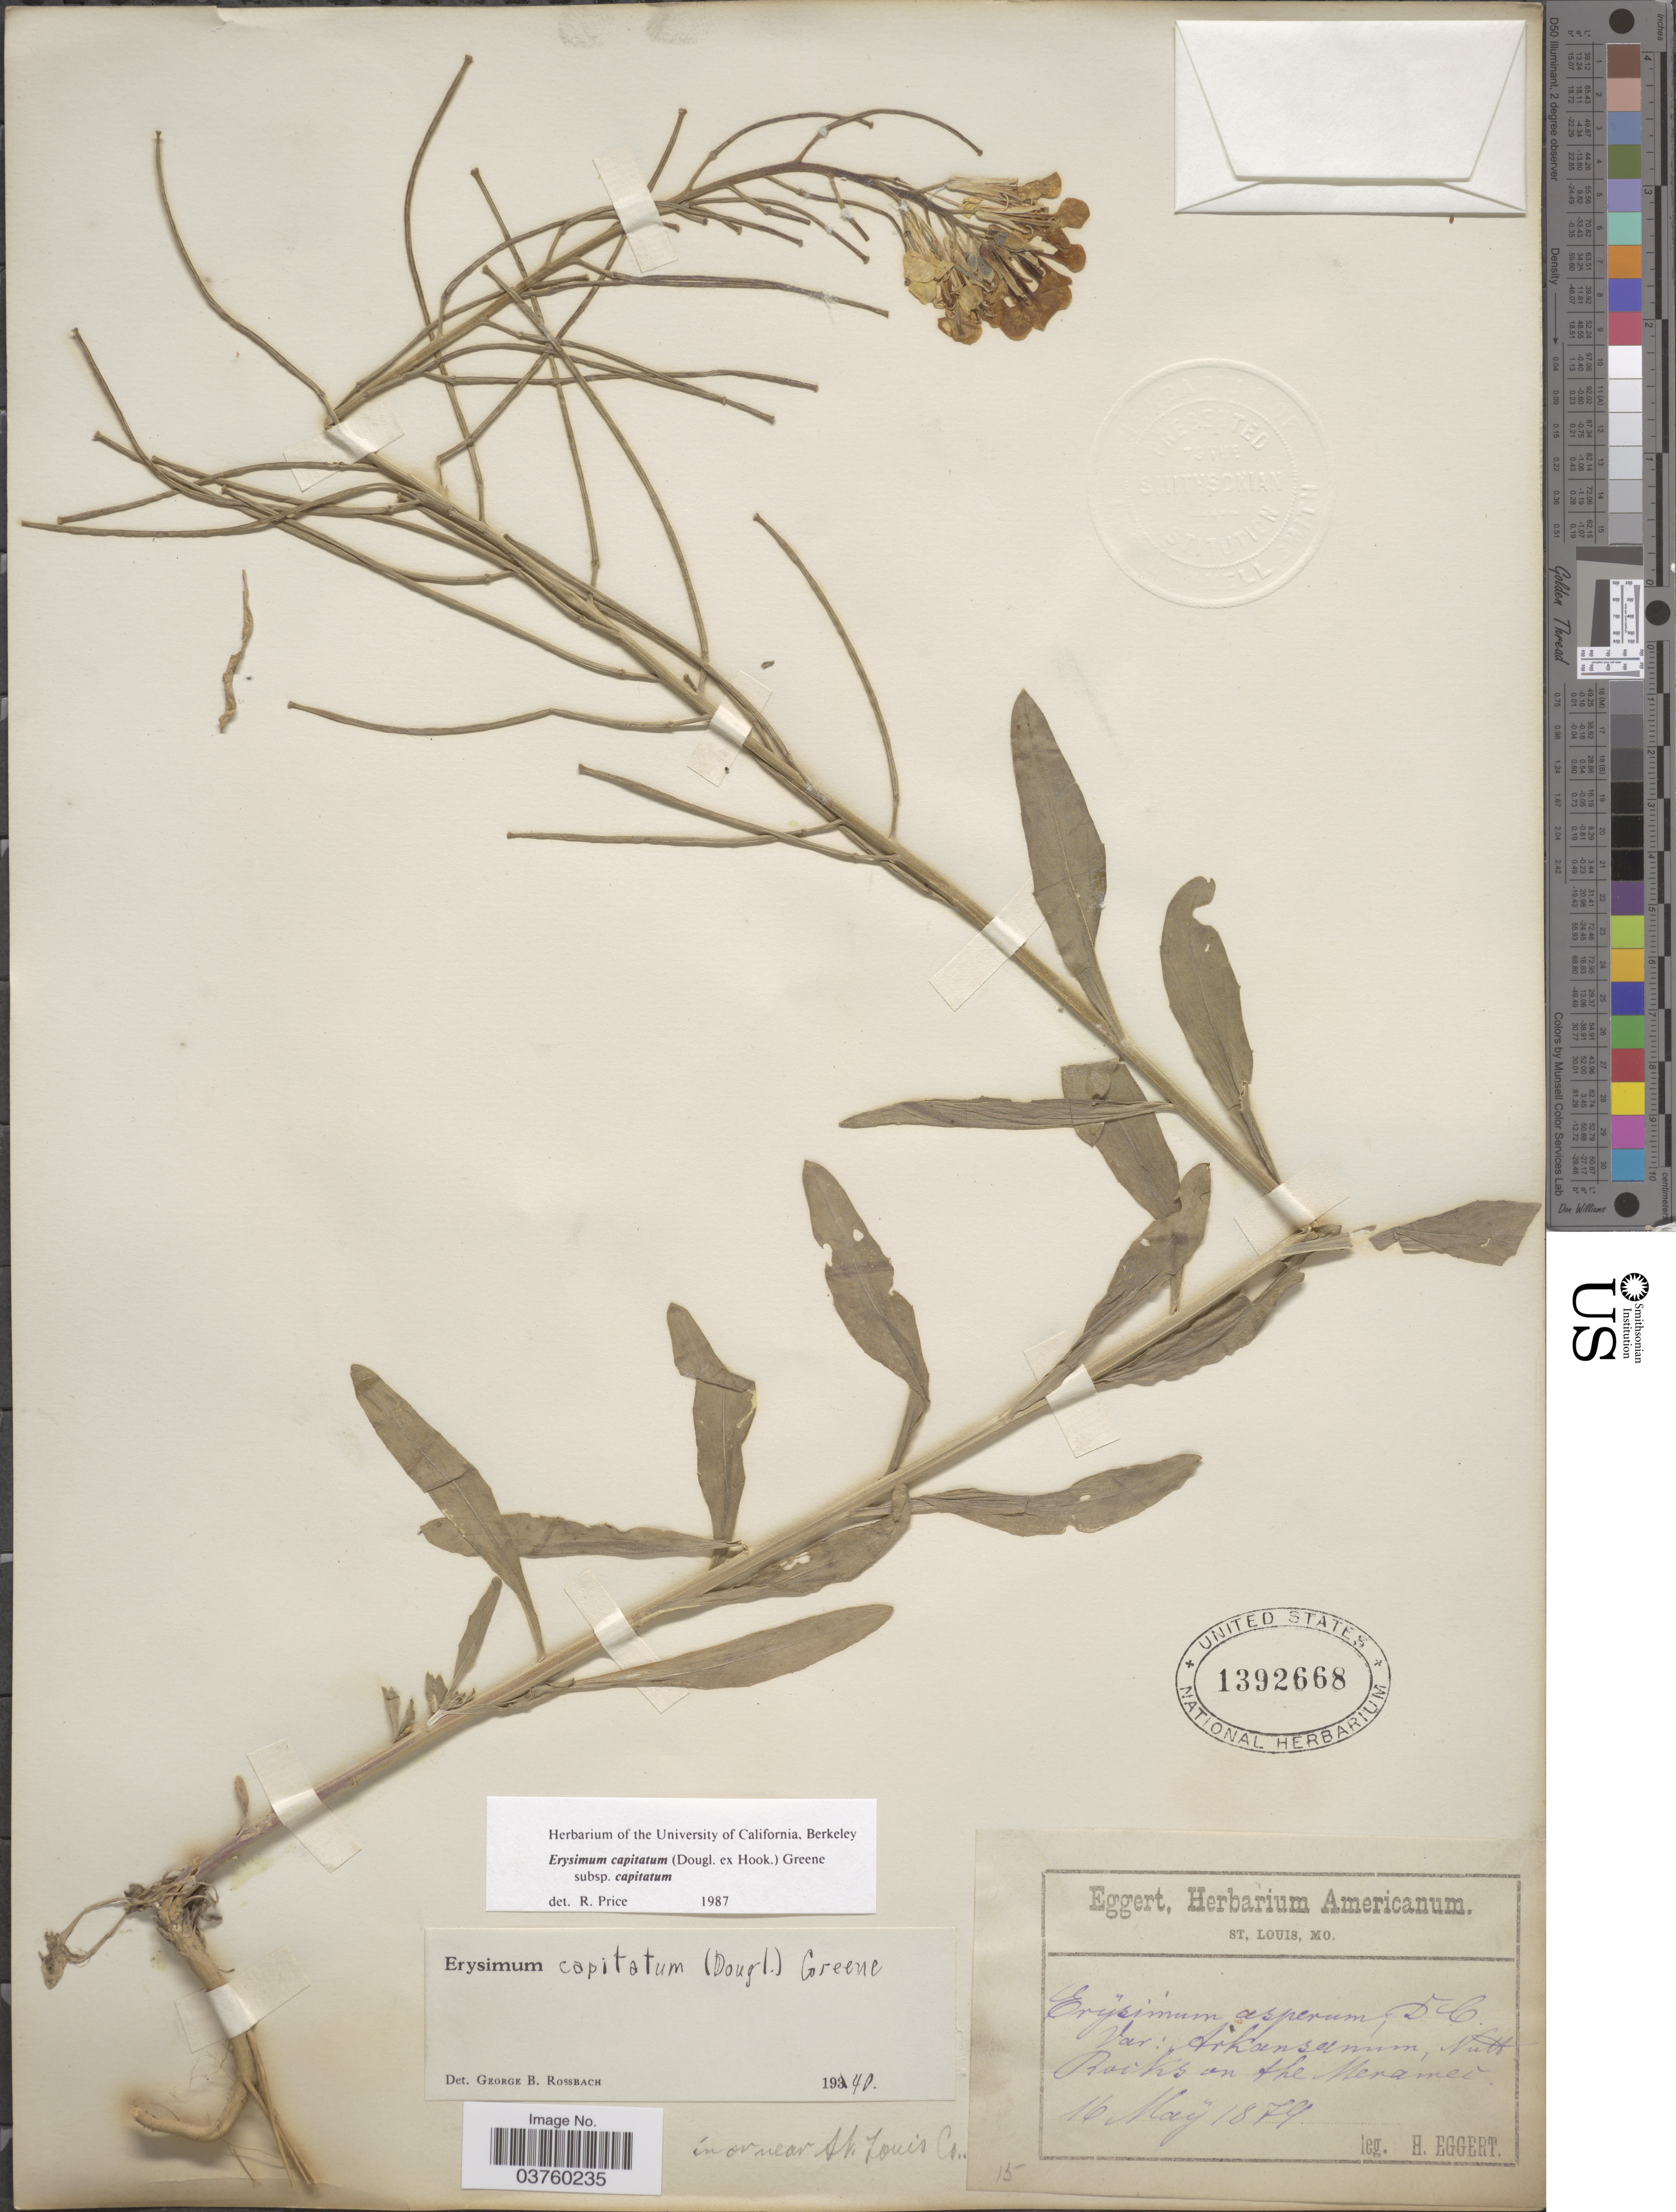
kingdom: Plantae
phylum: Tracheophyta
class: Magnoliopsida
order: Brassicales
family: Brassicaceae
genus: Erysimum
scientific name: Erysimum capitatum subsp. capitatum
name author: (Douglas ex Hook.) Greene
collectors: H. Eggert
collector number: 15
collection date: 1879-05-16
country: United States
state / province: Missouri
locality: Rocks on the Meramec. In or near St. Louis Co.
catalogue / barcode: US 1392668